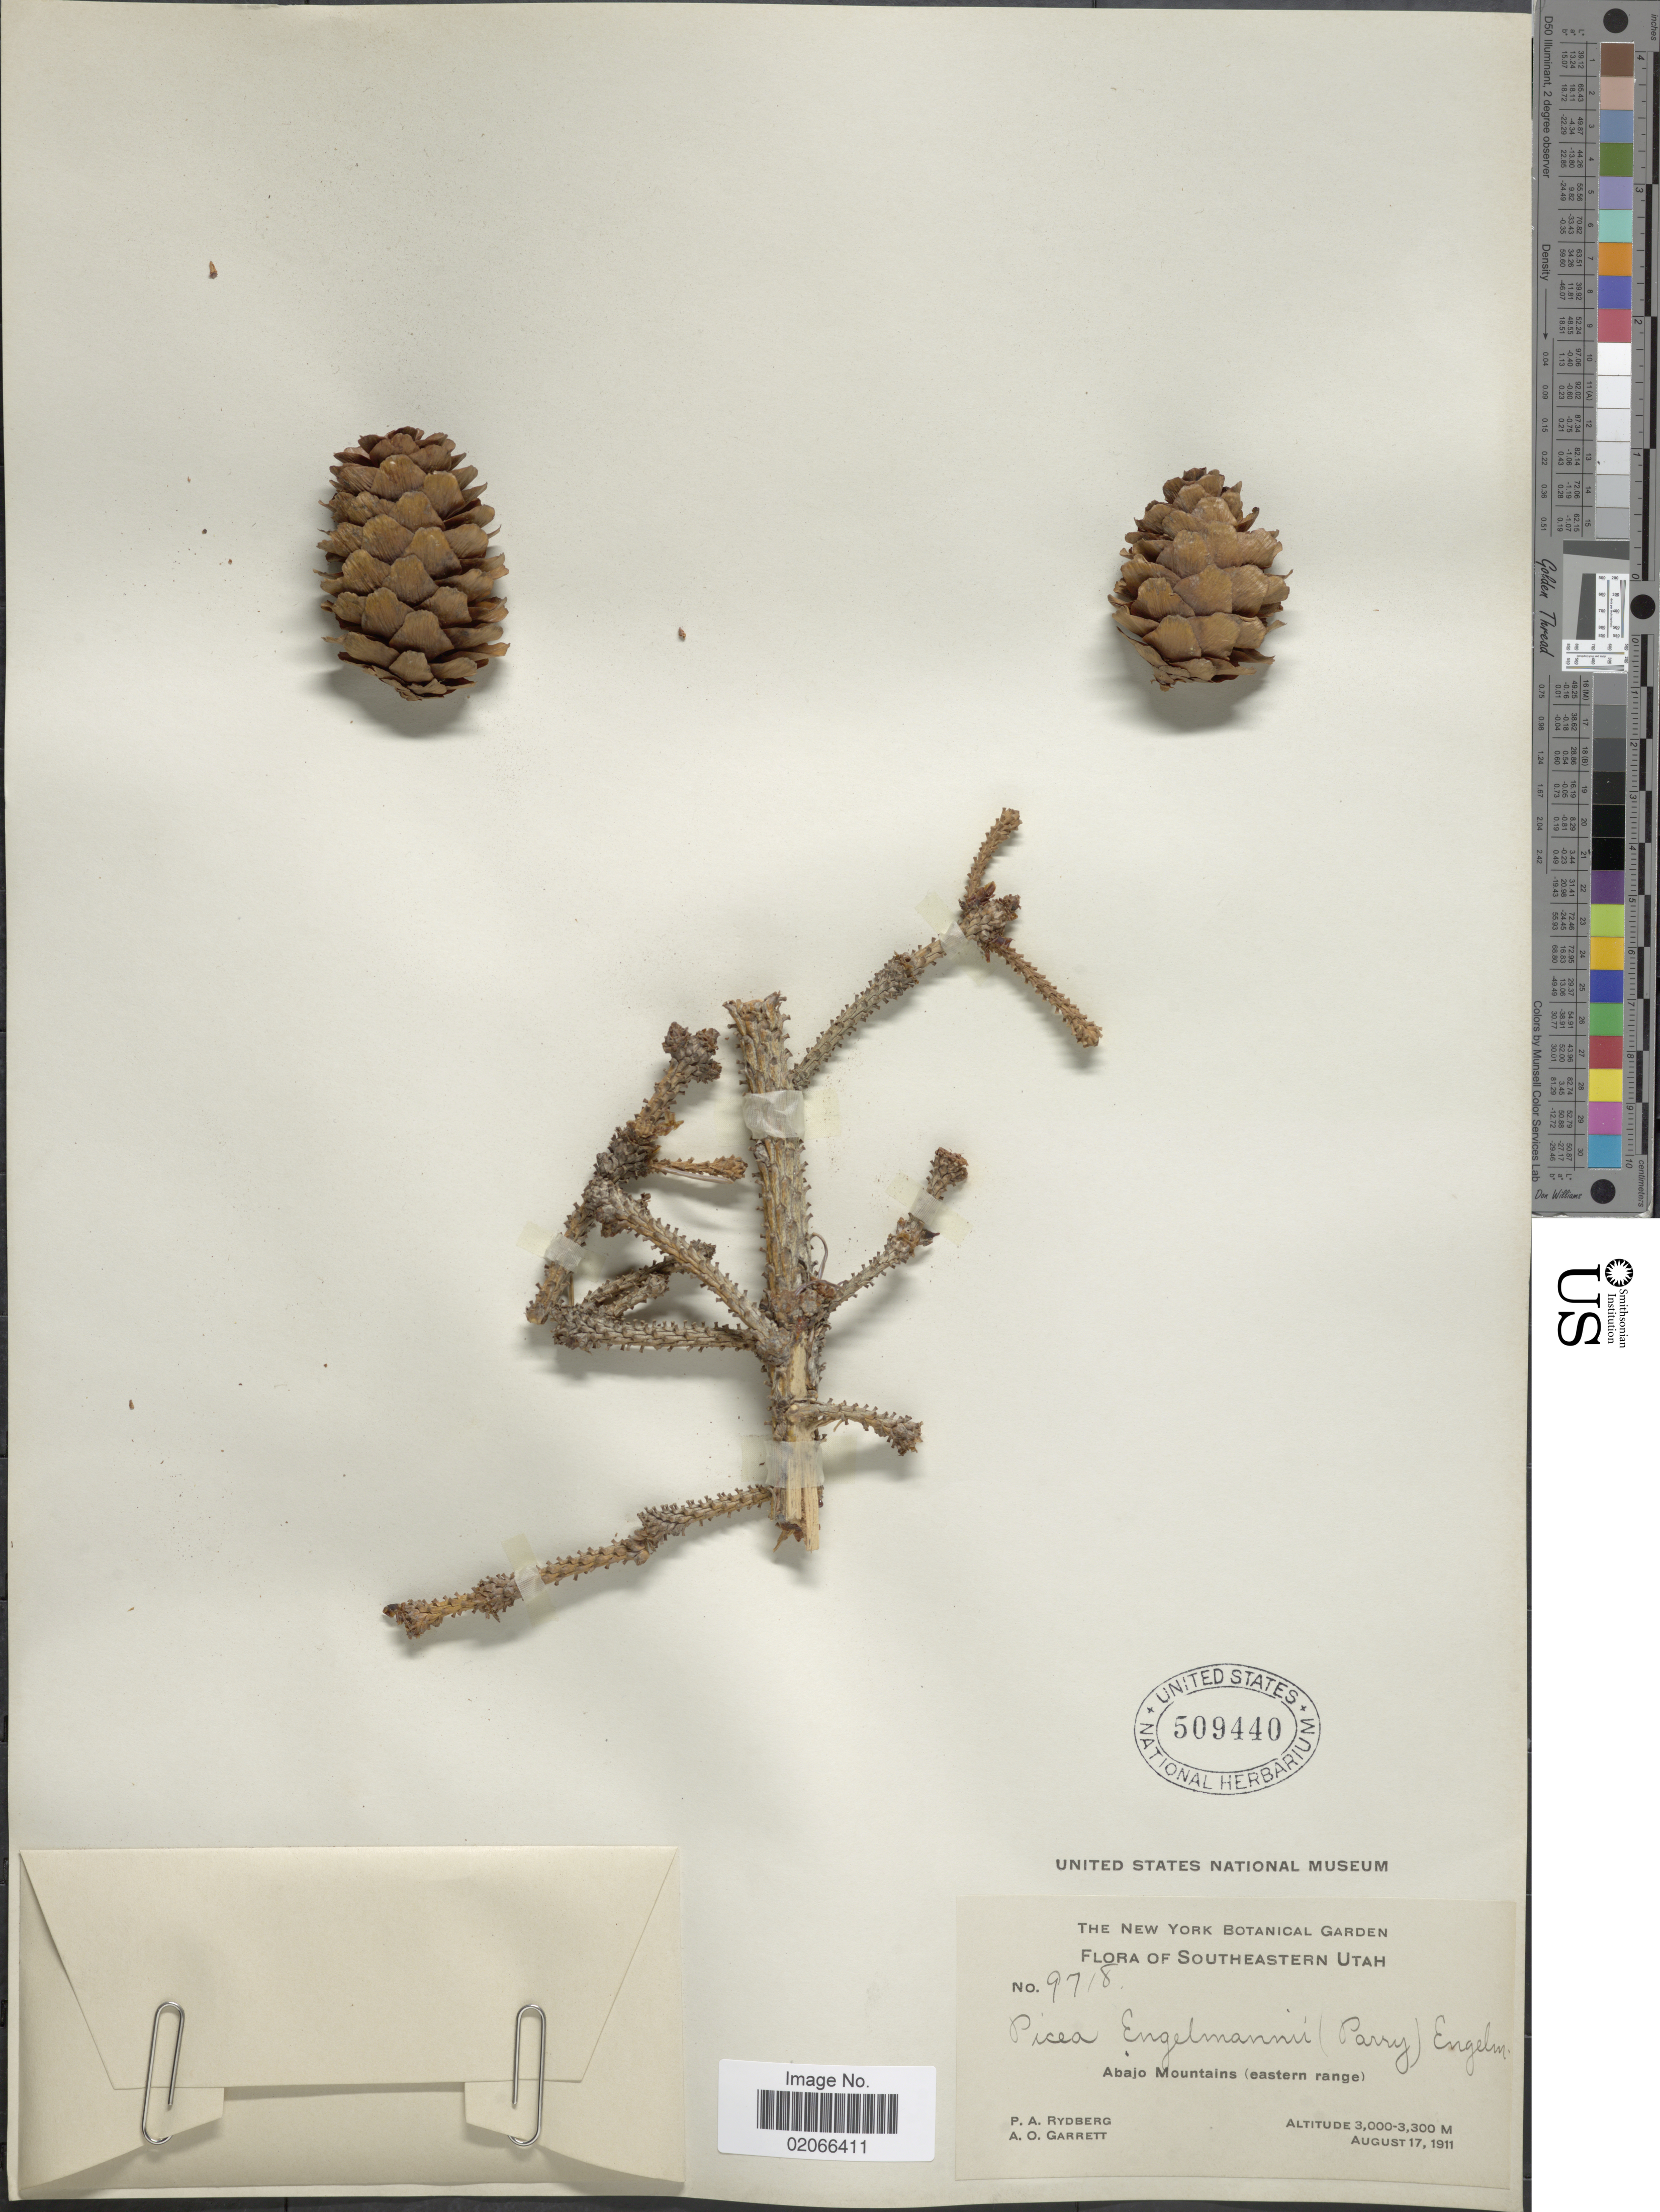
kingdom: Plantae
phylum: Tracheophyta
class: Pinopsida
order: Pinales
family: Pinaceae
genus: Picea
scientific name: Picea engelmannii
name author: Parry ex Engelm.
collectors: P. A. Rydberg & A. O. Garrett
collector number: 9718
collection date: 1911-08-17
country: United States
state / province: Utah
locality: Southeastern Utah, Abajo Mountains (eastern range)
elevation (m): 3000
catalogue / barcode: US 509440